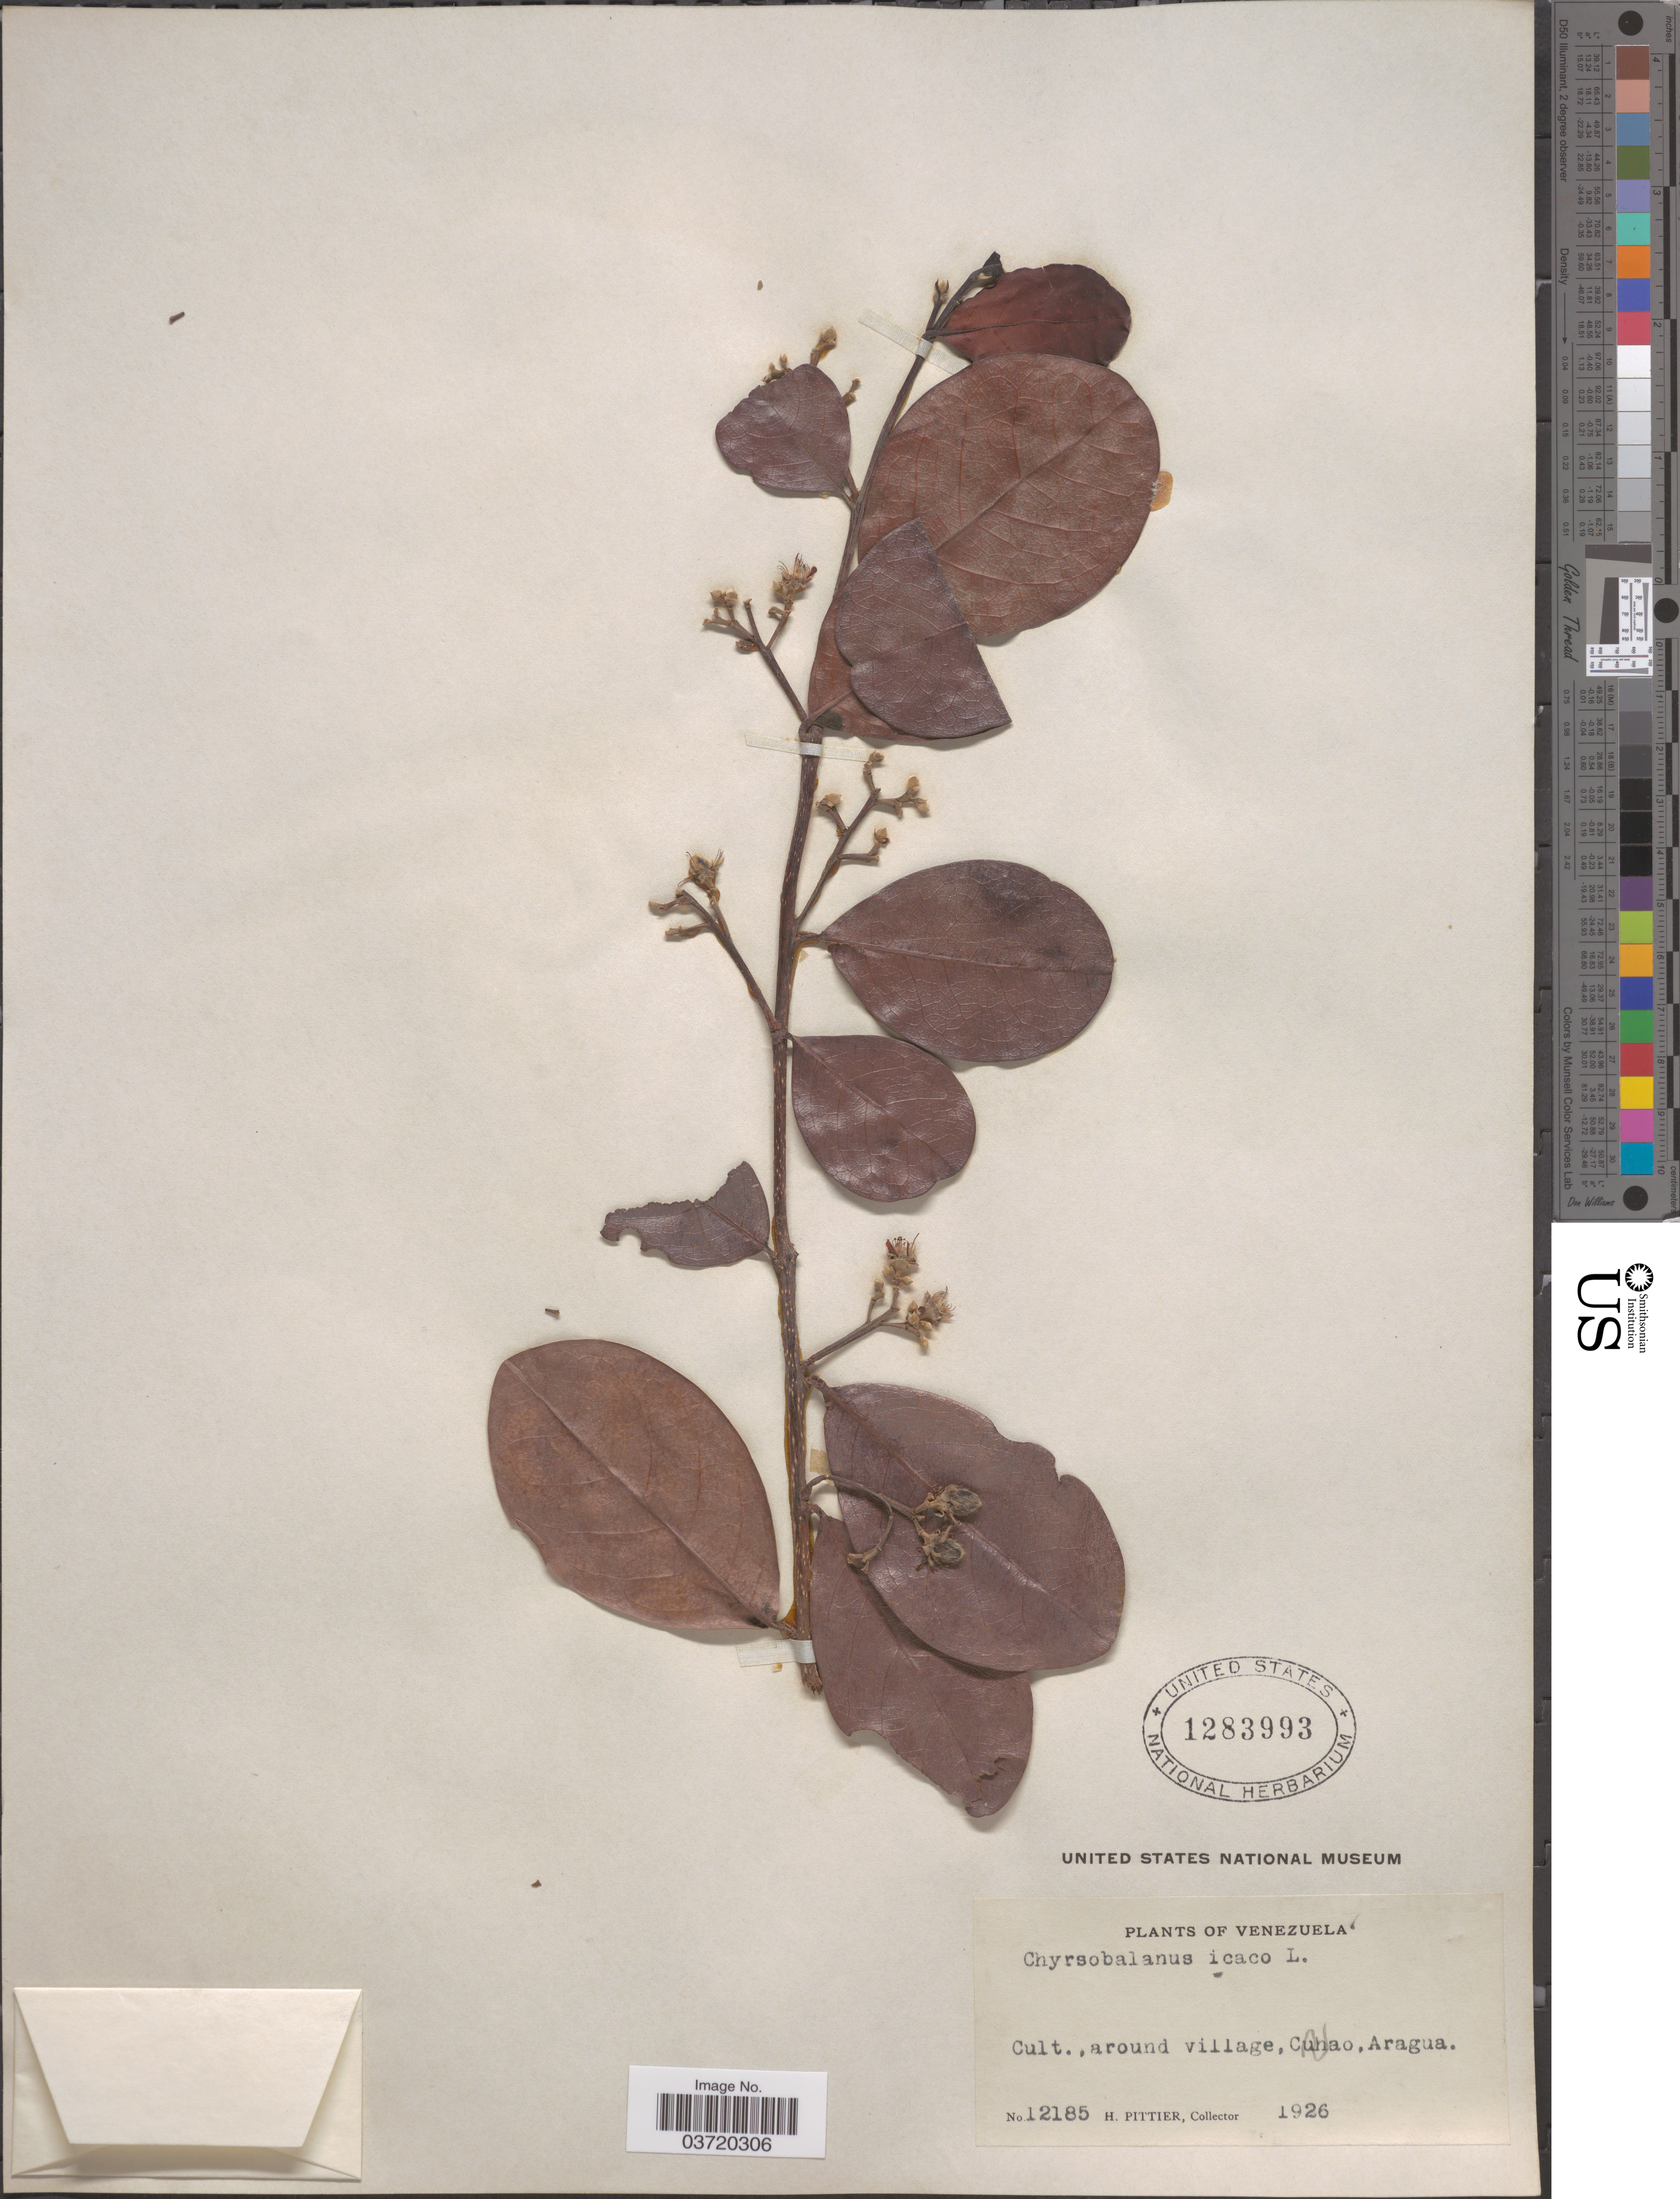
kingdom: Plantae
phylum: Tracheophyta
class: Magnoliopsida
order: Malpighiales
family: Chrysobalanaceae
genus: Chrysobalanus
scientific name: Chrysobalanus icaco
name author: L.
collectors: H. F. Pittier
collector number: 12185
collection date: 1926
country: Venezuela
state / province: Aragua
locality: Around village.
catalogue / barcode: US 1283993